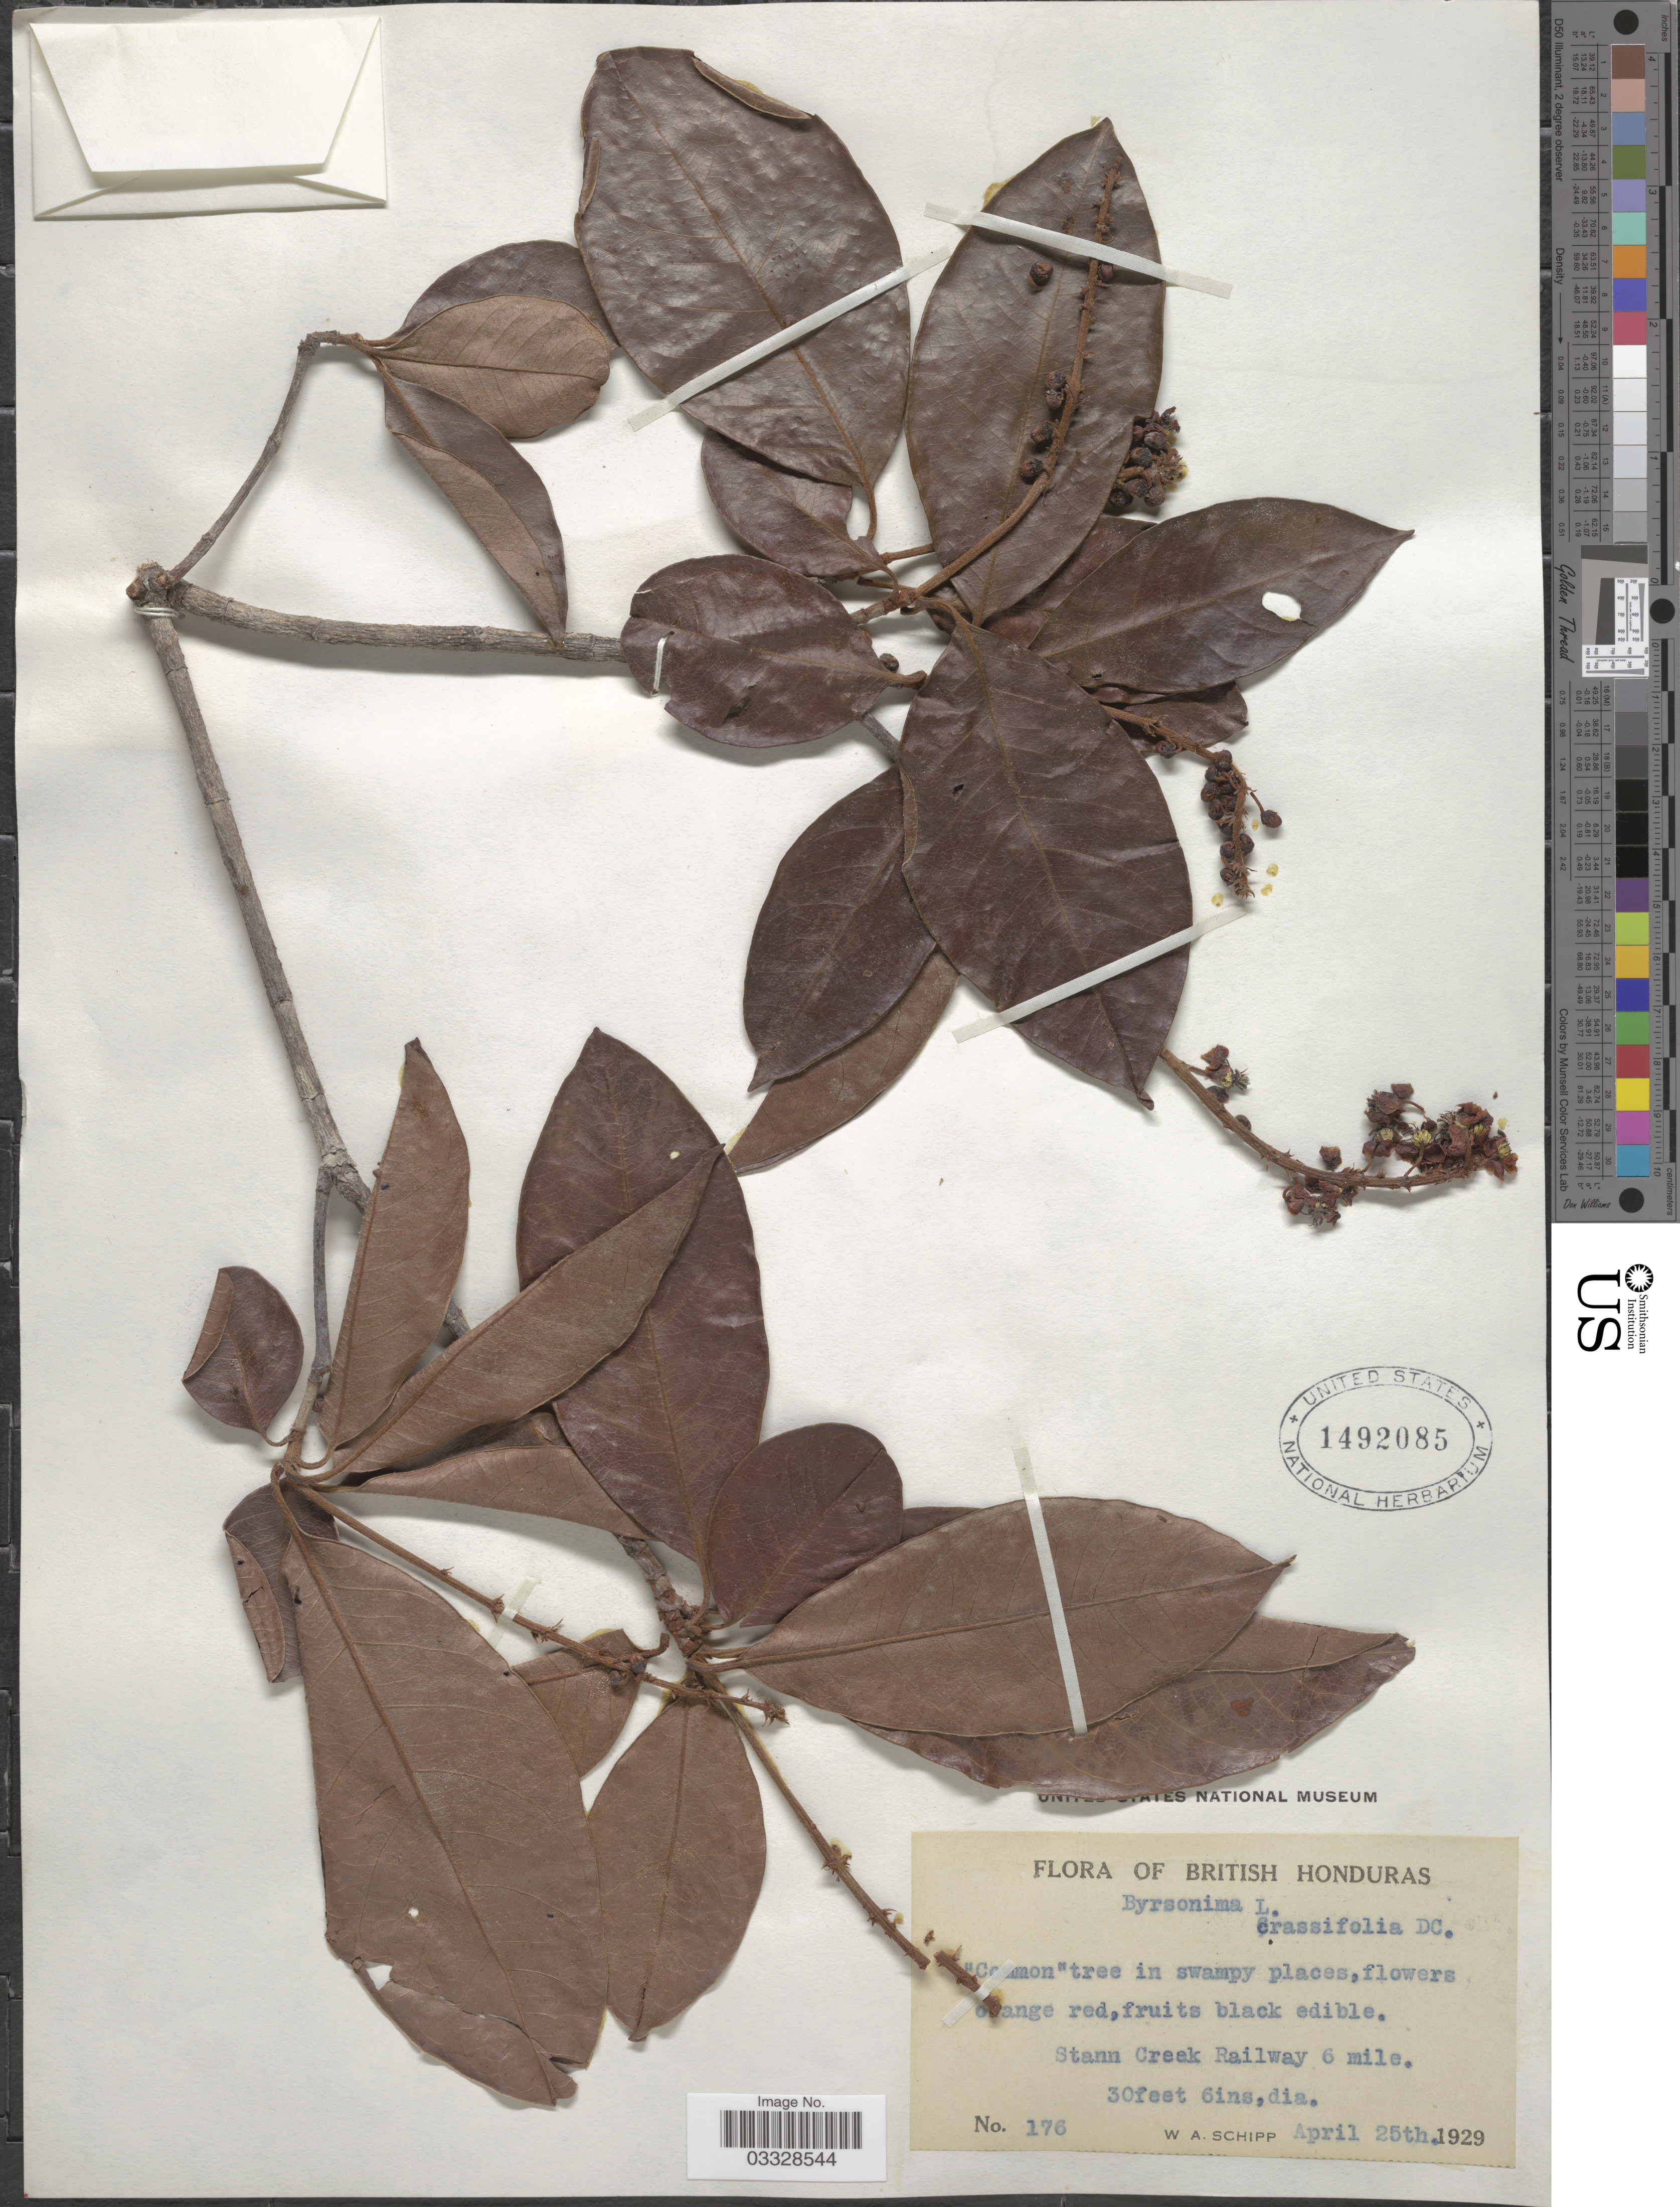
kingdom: Plantae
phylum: Tracheophyta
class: Magnoliopsida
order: Malpighiales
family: Malpighiaceae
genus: Byrsonima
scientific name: Byrsonima crassifolia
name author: (L.) Kunth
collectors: W. Schipp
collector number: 176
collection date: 1929-04-25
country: Belize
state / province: Stann Creek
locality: British Honduras. Stann Creek Railway 6 mile.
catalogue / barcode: US 1492085